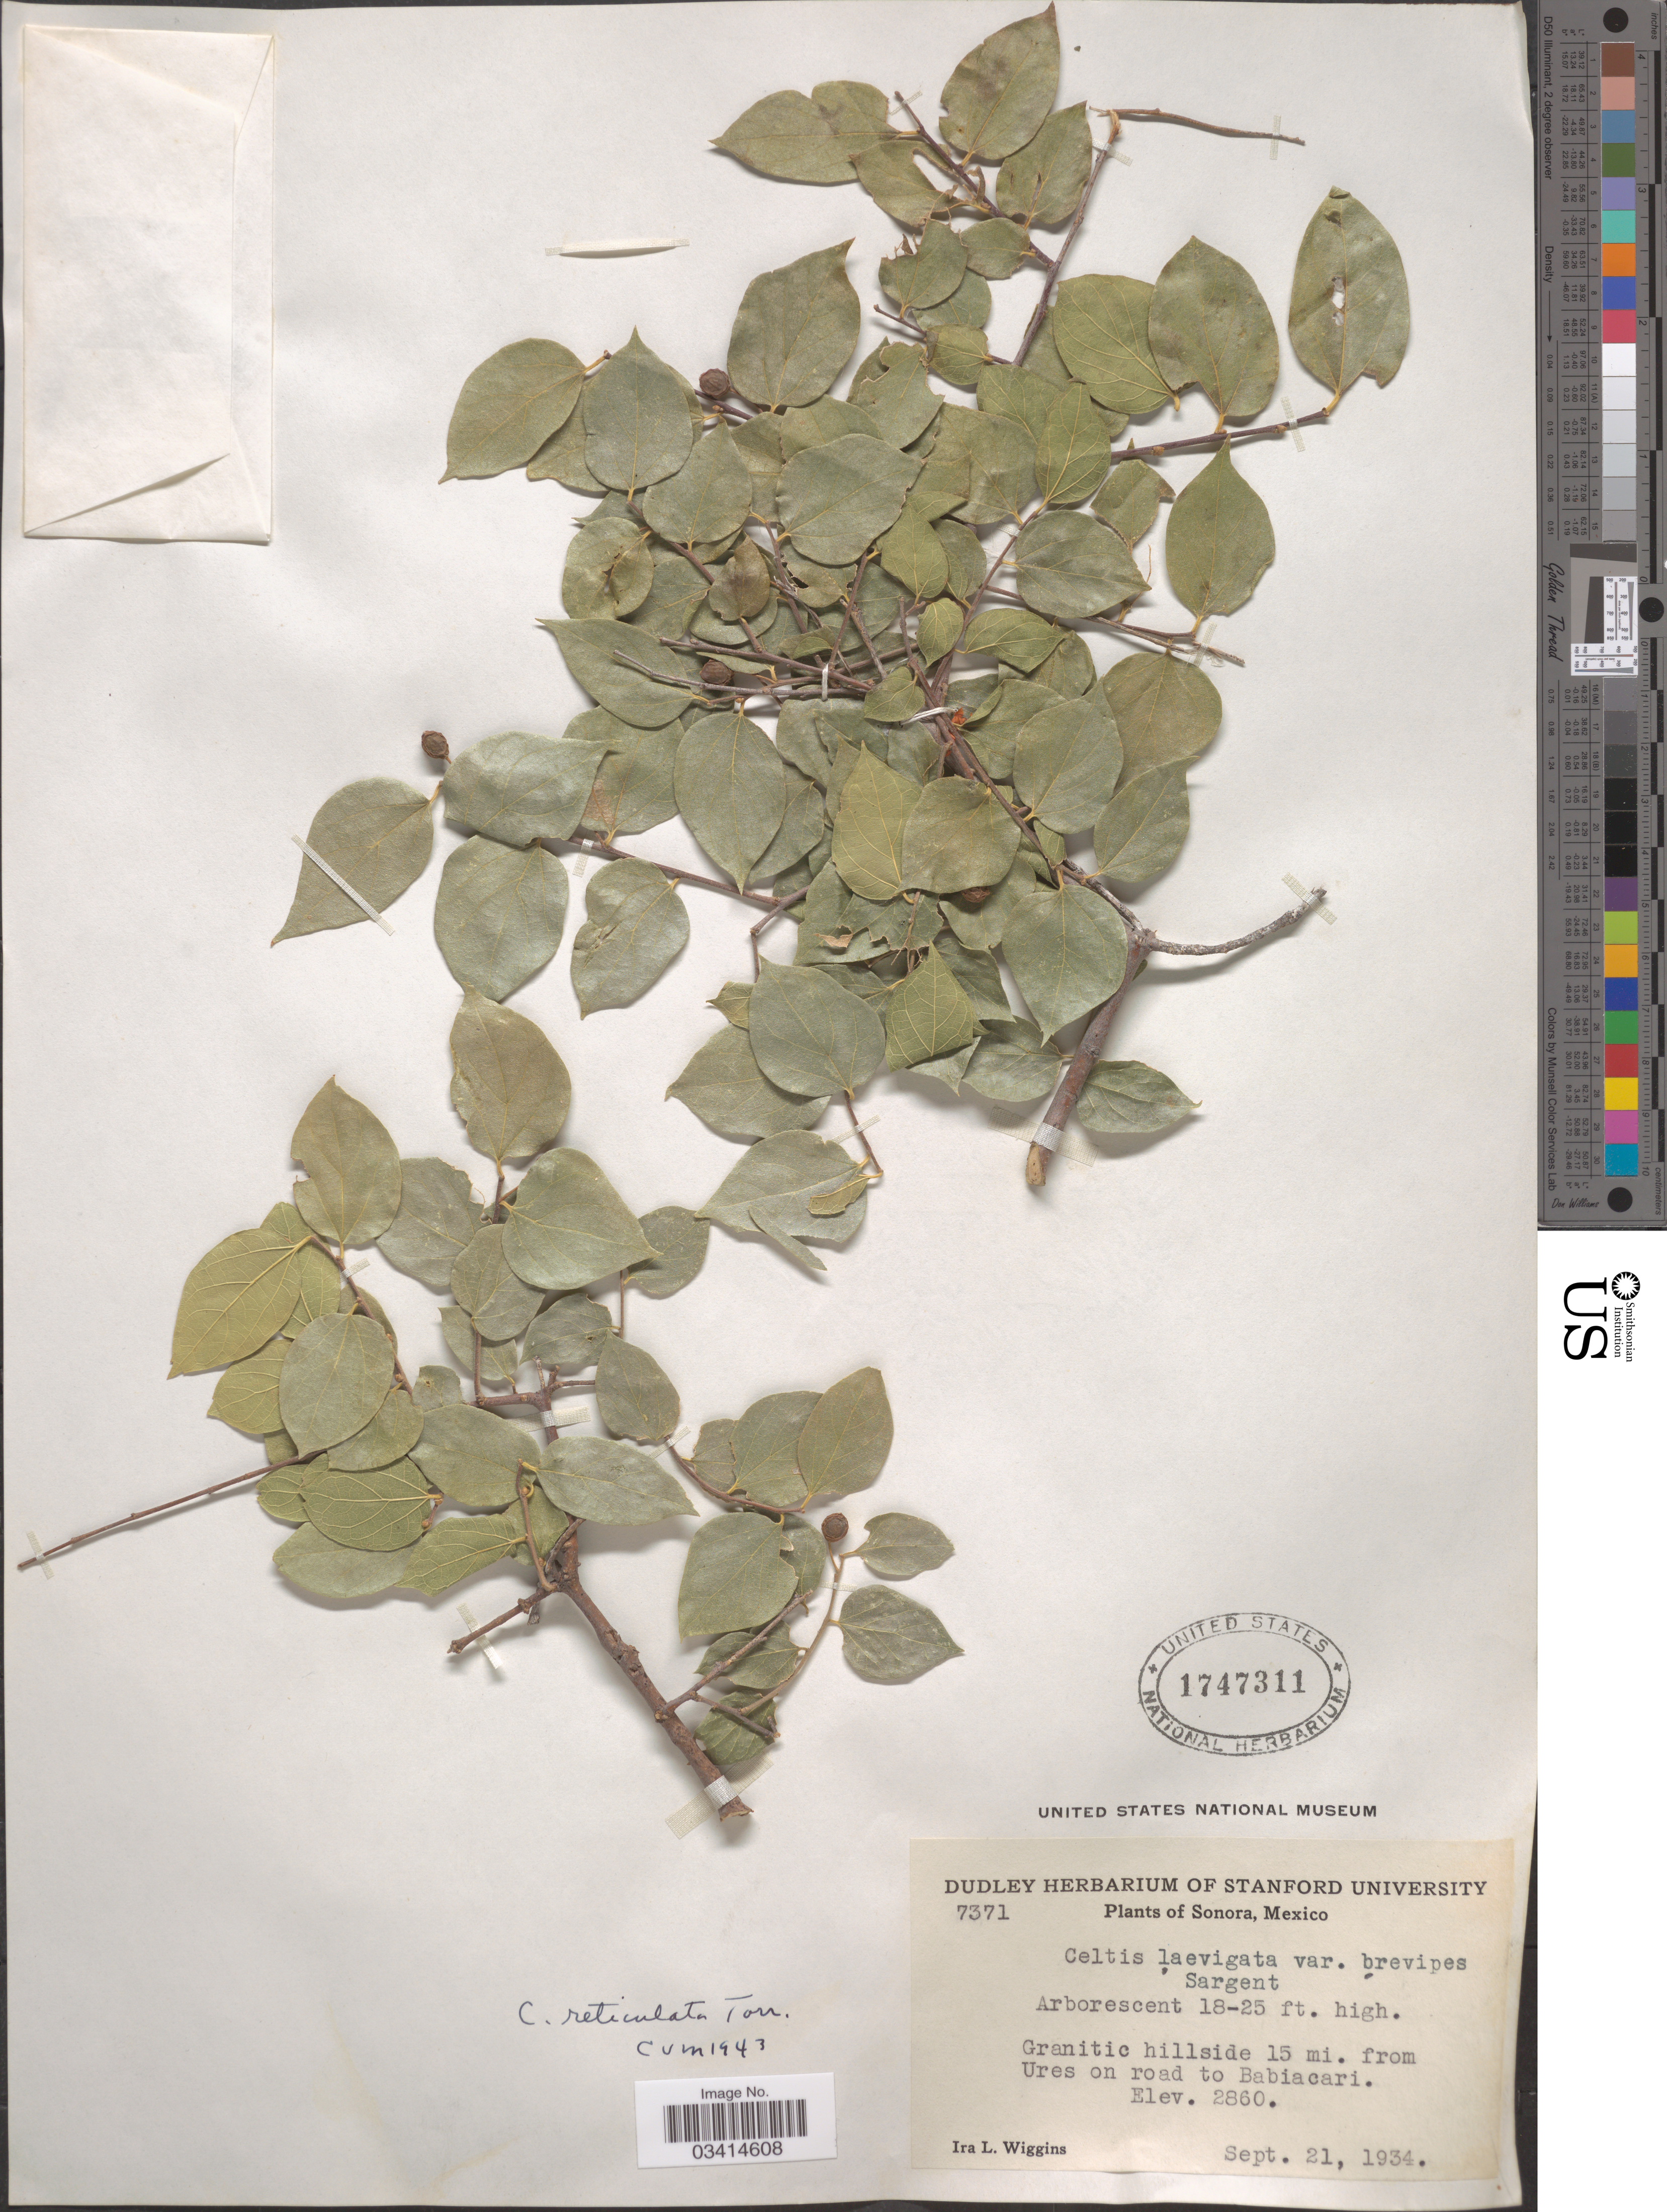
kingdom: Plantae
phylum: Tracheophyta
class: Magnoliopsida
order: Rosales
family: Cannabaceae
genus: Celtis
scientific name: Celtis reticulata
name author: Torr.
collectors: I. L. Wiggins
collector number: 7371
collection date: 1934-09-21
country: Mexico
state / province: Sonora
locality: Granitic hillside 15 mi. from Ures on road to Babiacari.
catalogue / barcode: US 1747311